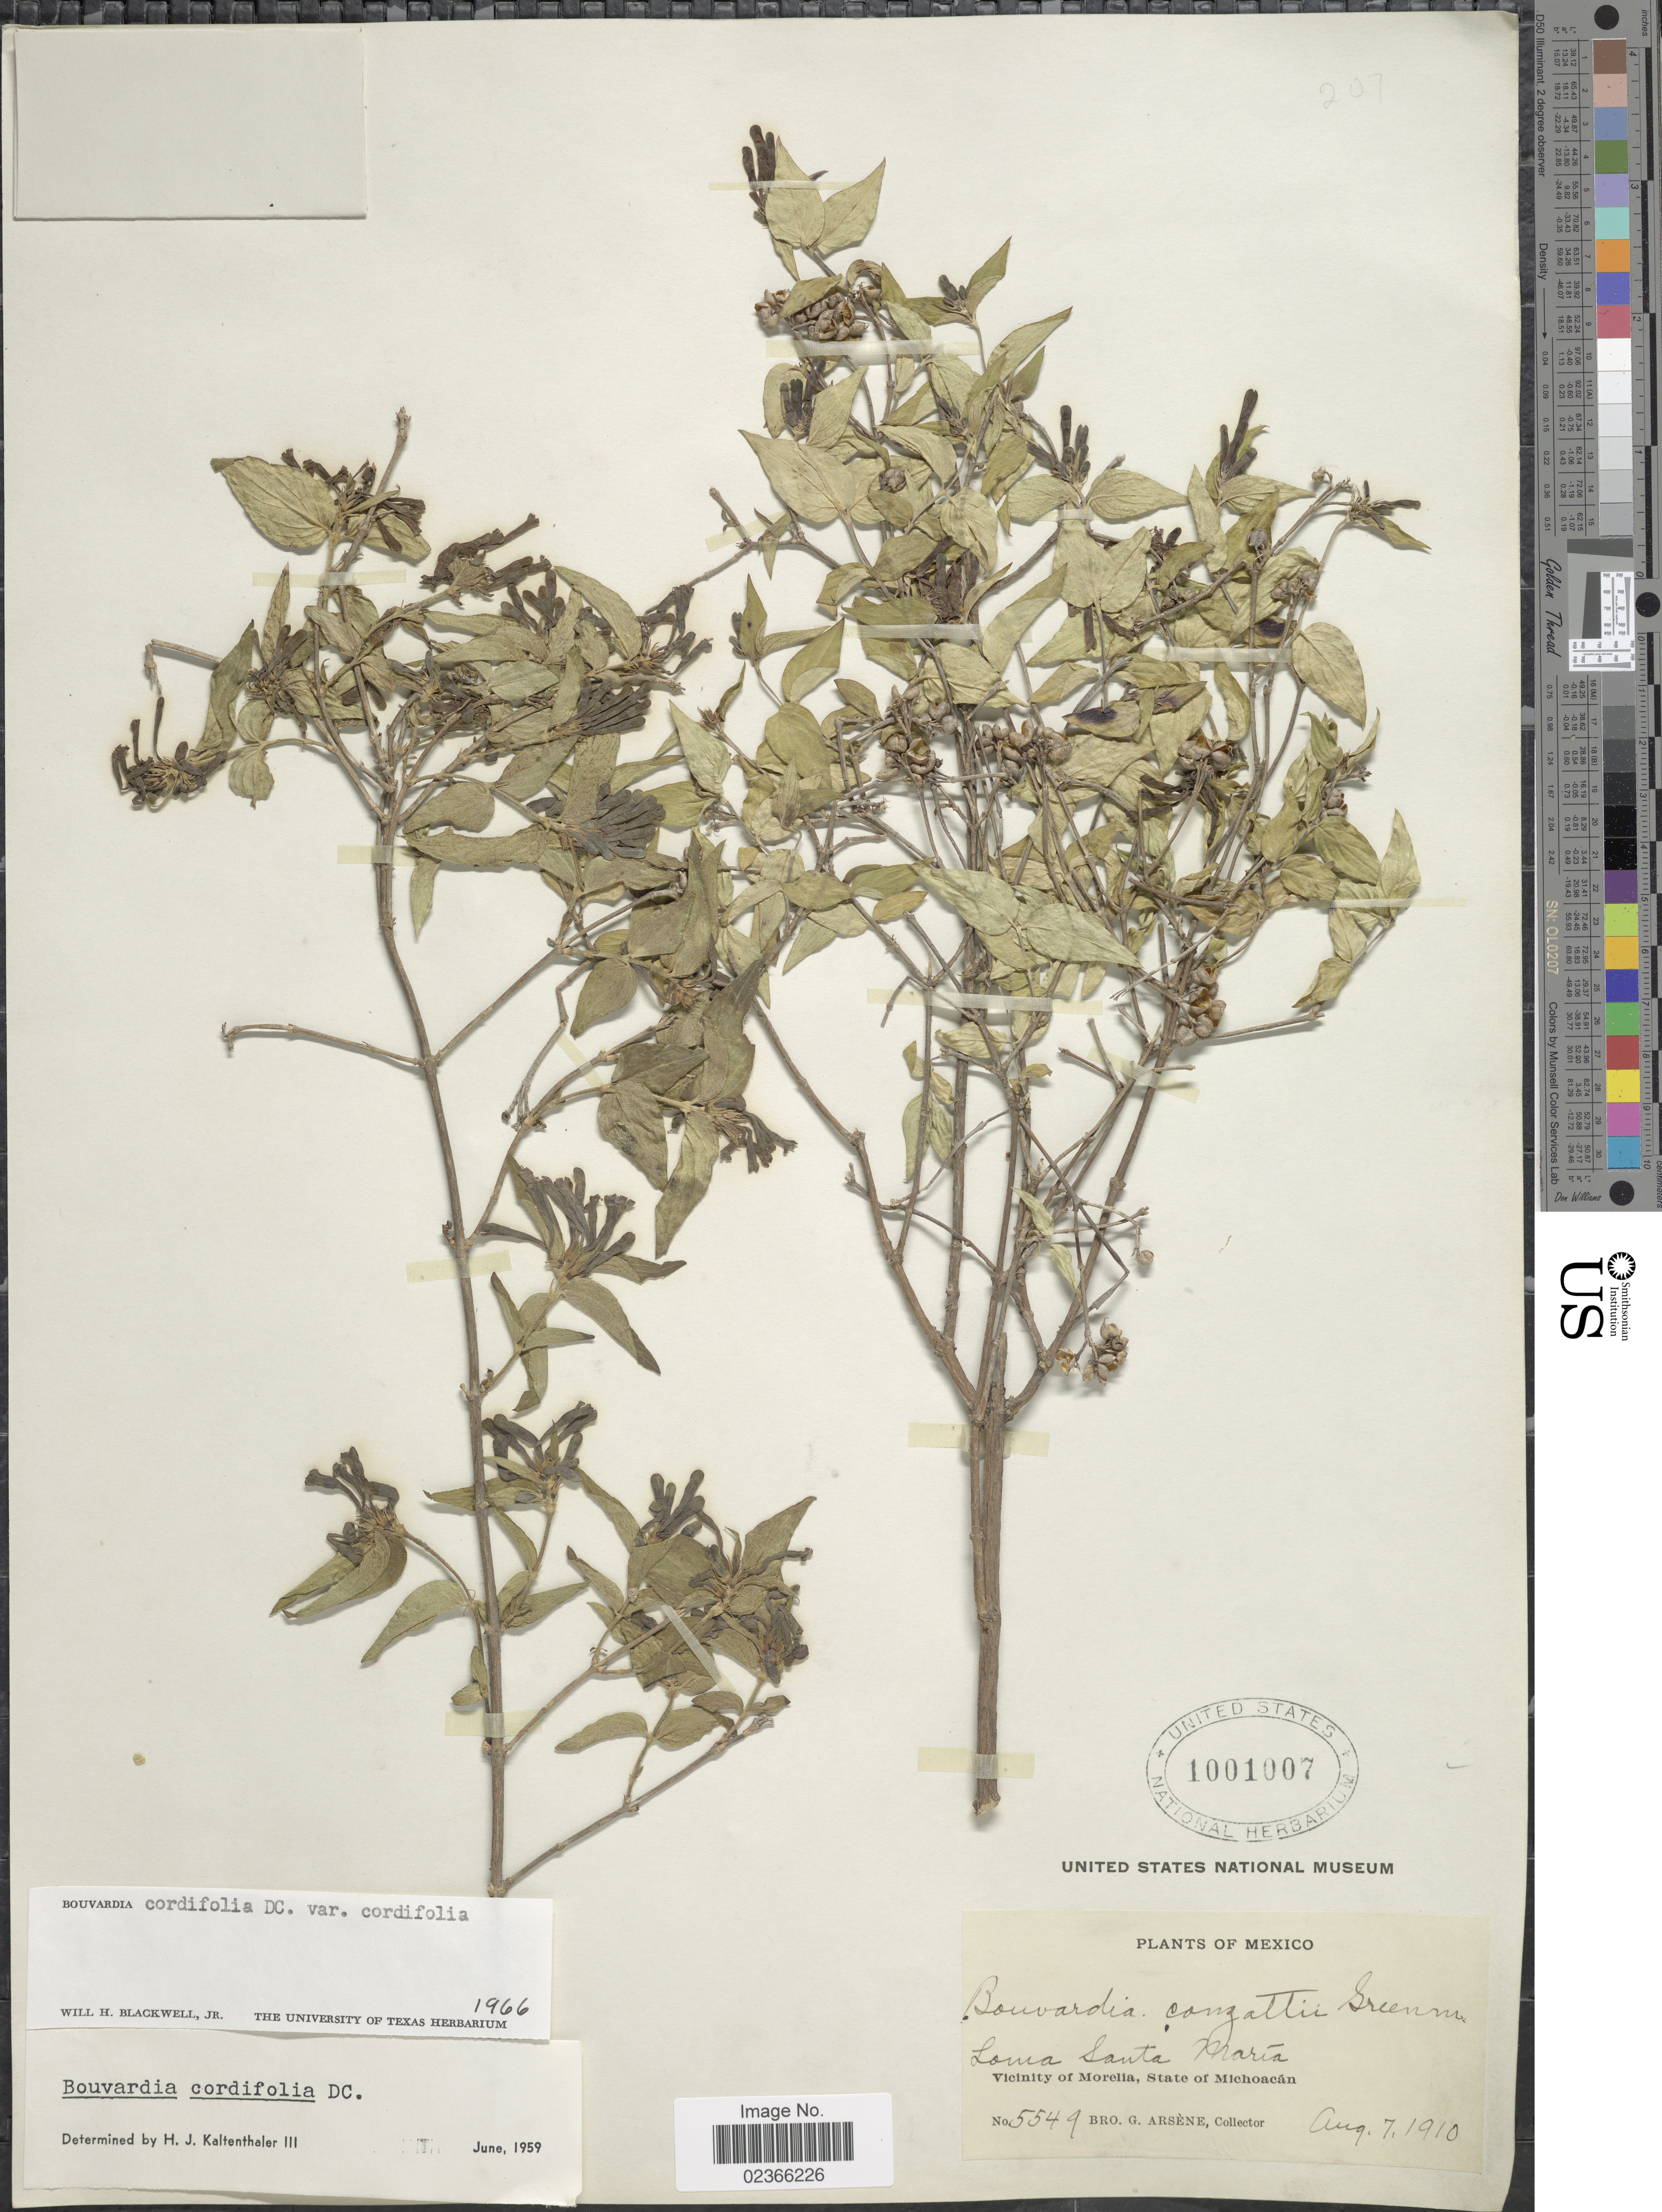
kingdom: Plantae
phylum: Tracheophyta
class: Magnoliopsida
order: Gentianales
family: Rubiaceae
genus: Bouvardia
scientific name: Bouvardia cordifolia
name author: DC.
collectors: Bro. G. Arsène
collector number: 5549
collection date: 1910-08-07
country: Mexico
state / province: Michoacán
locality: Loma Santa Maria. Vicinity of Morelia, State of Michoacan.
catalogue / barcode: US 1001007